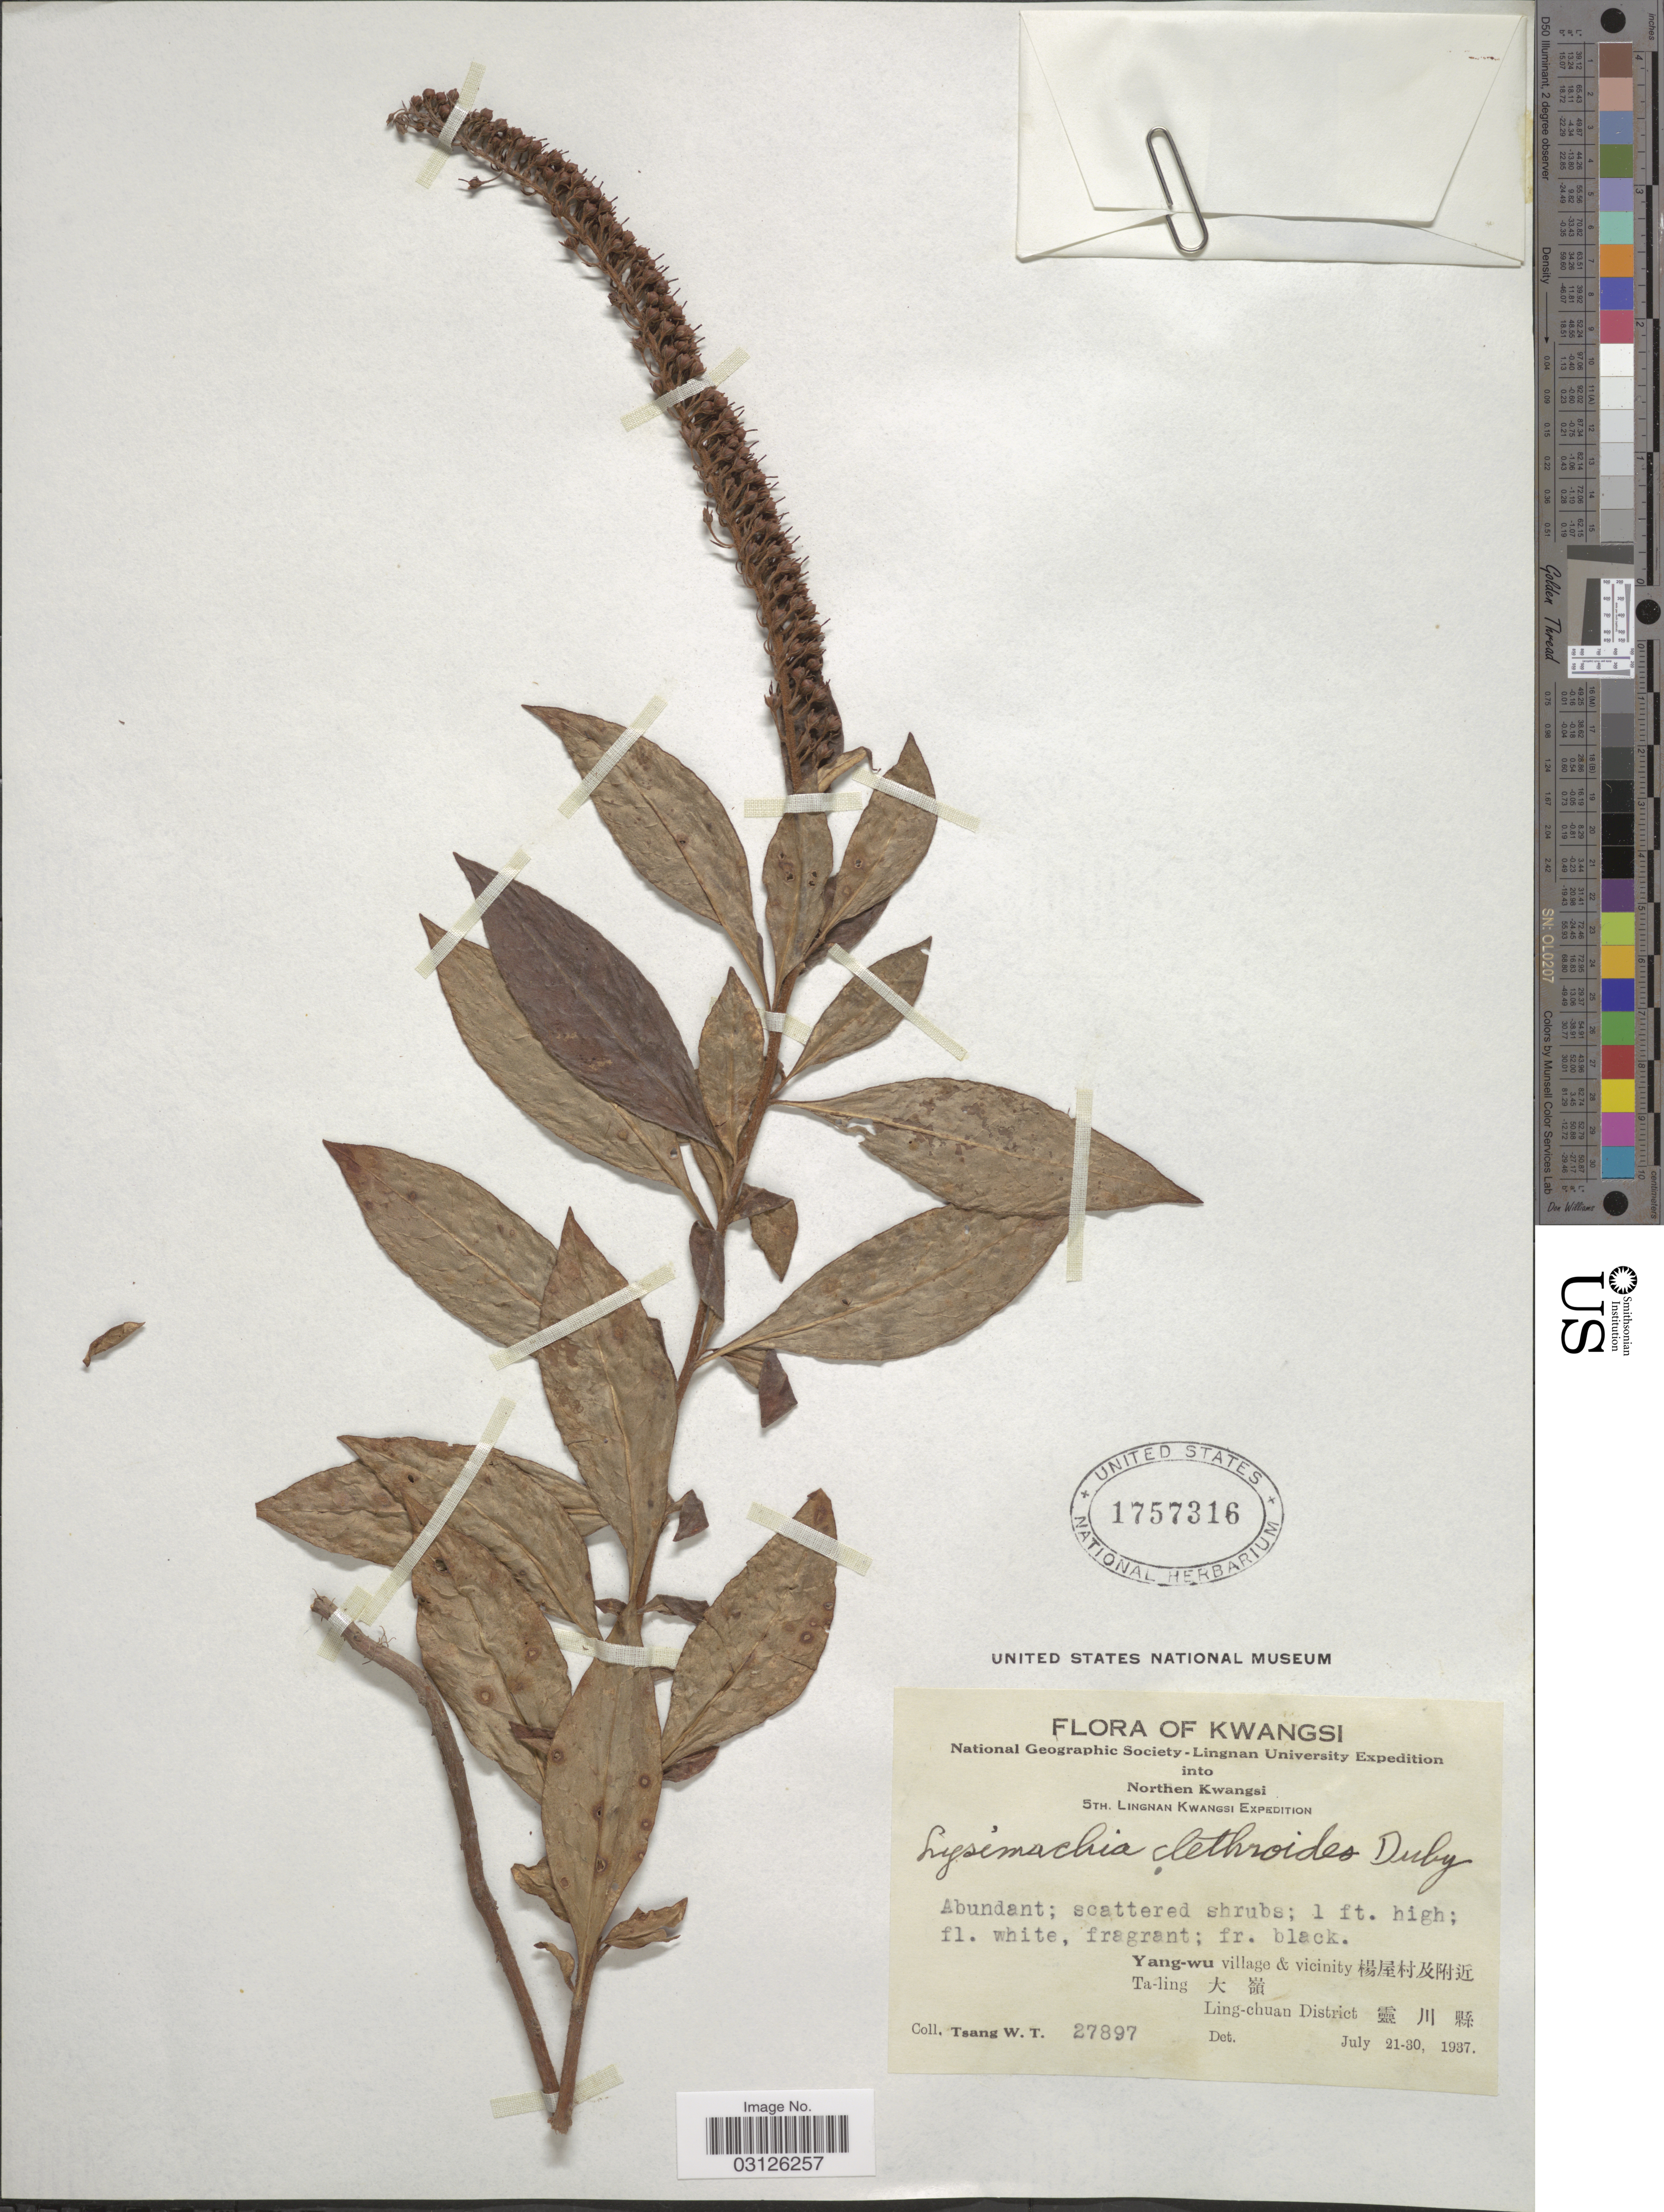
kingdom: Plantae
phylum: Tracheophyta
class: Magnoliopsida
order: Ericales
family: Primulaceae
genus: Lysimachia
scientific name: Lysimachia clethroides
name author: Duby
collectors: W. T. Tsang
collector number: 27897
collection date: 1937-07-21/1937-07-30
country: China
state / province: Guangxi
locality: Kwangsi. Northern Kwangsi. Yang-wu village & vicinity, Ta-ling. Ling-chuan District.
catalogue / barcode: US 1757316